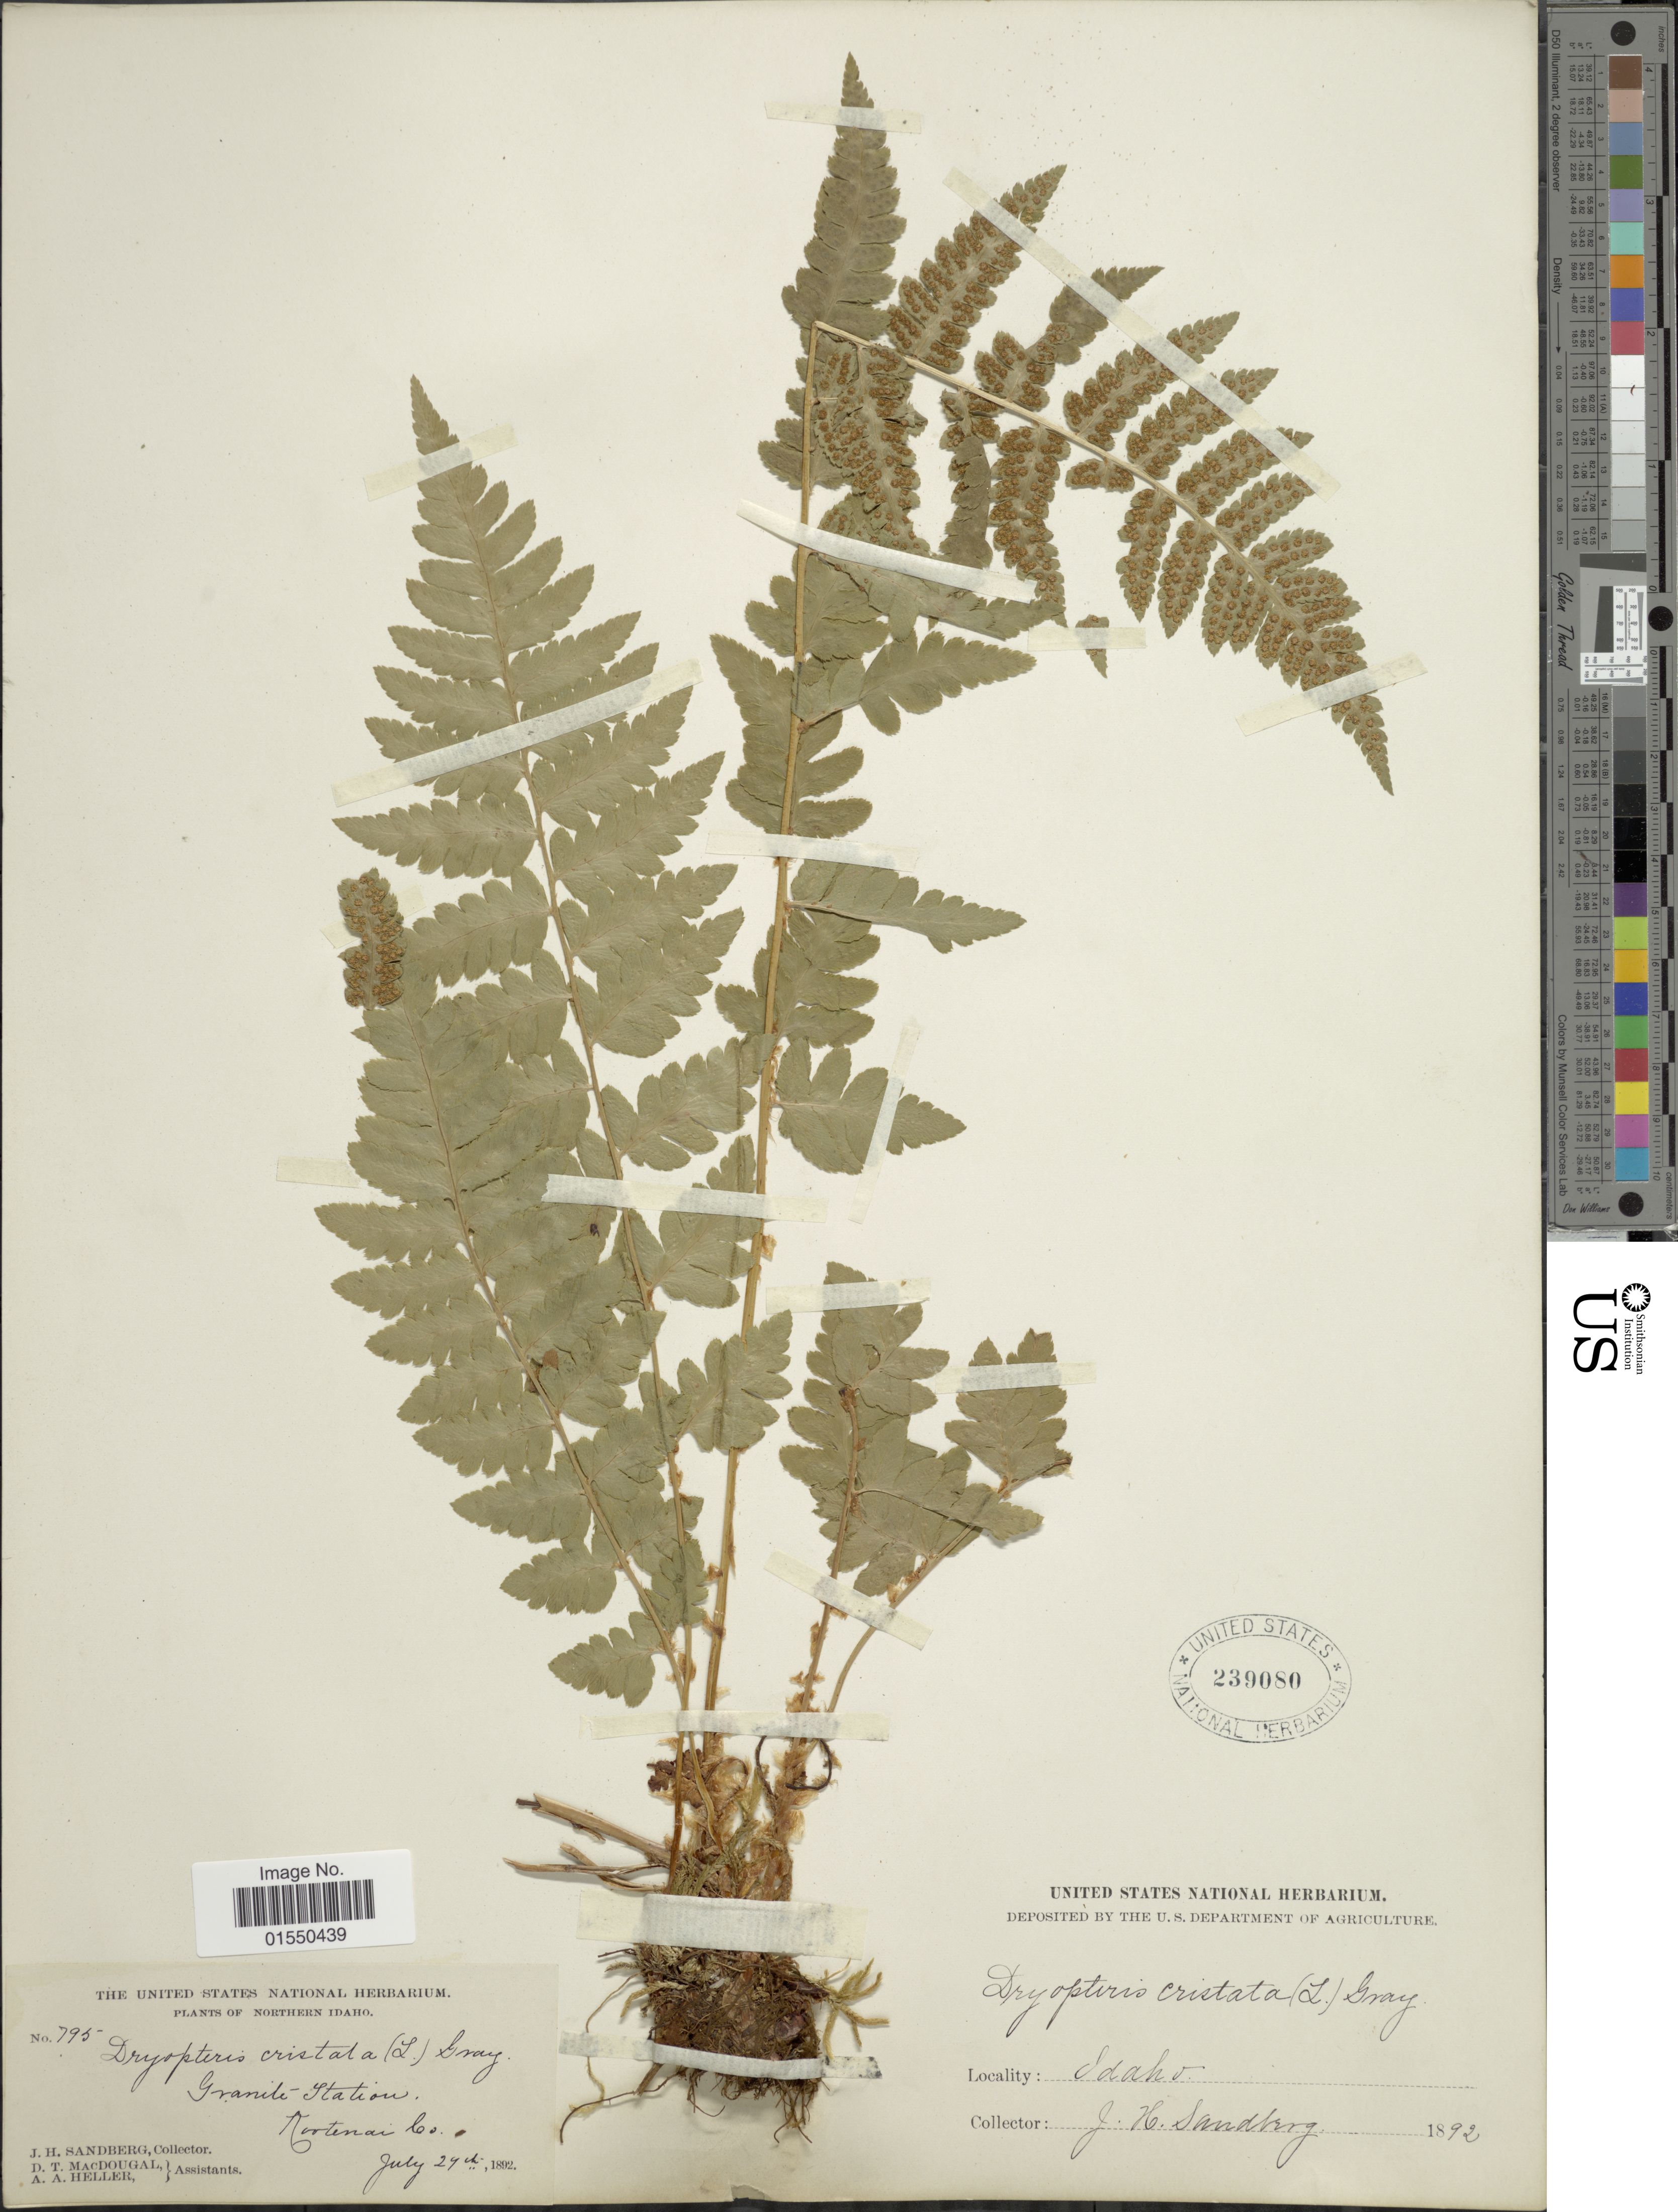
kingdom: Plantae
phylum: Tracheophyta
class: Polypodiopsida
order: Polypodiales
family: Dryopteridaceae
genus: Dryopteris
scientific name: Dryopteris cristata var. spinulosa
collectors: J. H. Sandberg, D. T. MacDougal & A. A. Heller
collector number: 795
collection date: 1892-07-24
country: United States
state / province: Idaho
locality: Northern Idaho, Granite - Station, Kootenai Co.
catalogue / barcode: US 239080